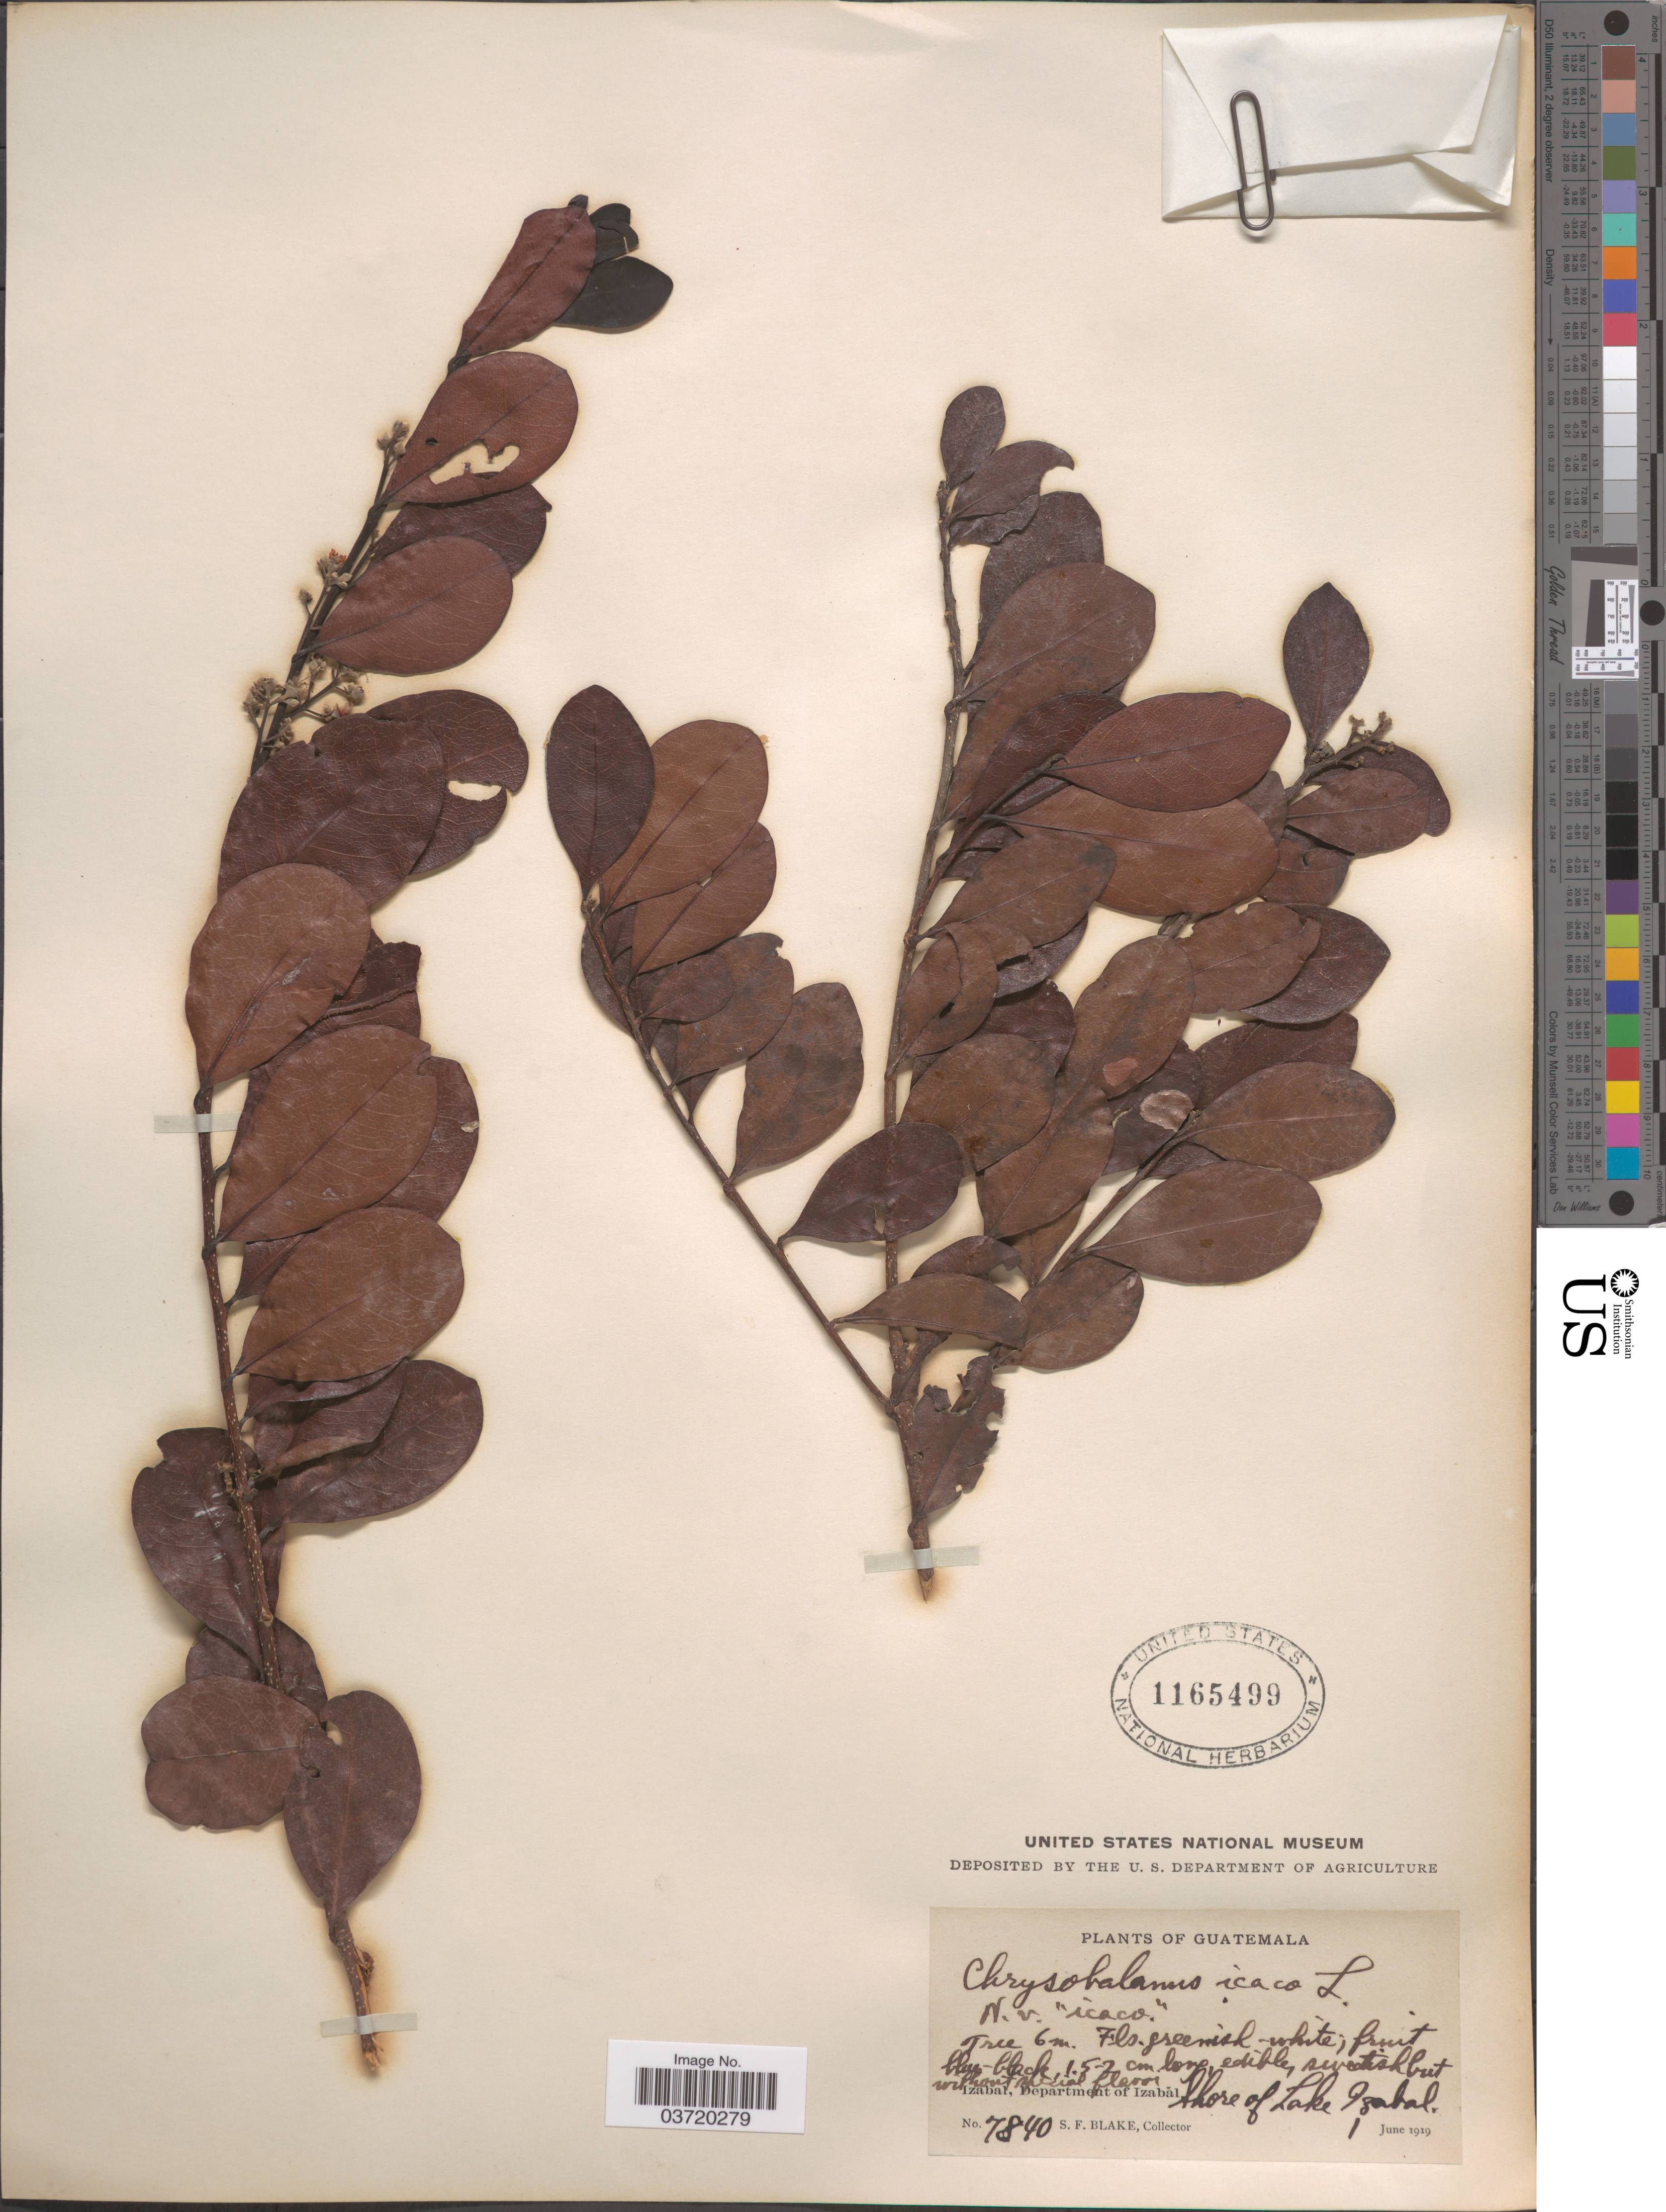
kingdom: Plantae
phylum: Tracheophyta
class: Magnoliopsida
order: Malpighiales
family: Chrysobalanaceae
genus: Chrysobalanus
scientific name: Chrysobalanus icaco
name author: L.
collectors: S. Blake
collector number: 7840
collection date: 1919-06-01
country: Guatemala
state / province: Izabal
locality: Shore of Lake Izabal. Izabal, Department of Izabal.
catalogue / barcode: US 1165499